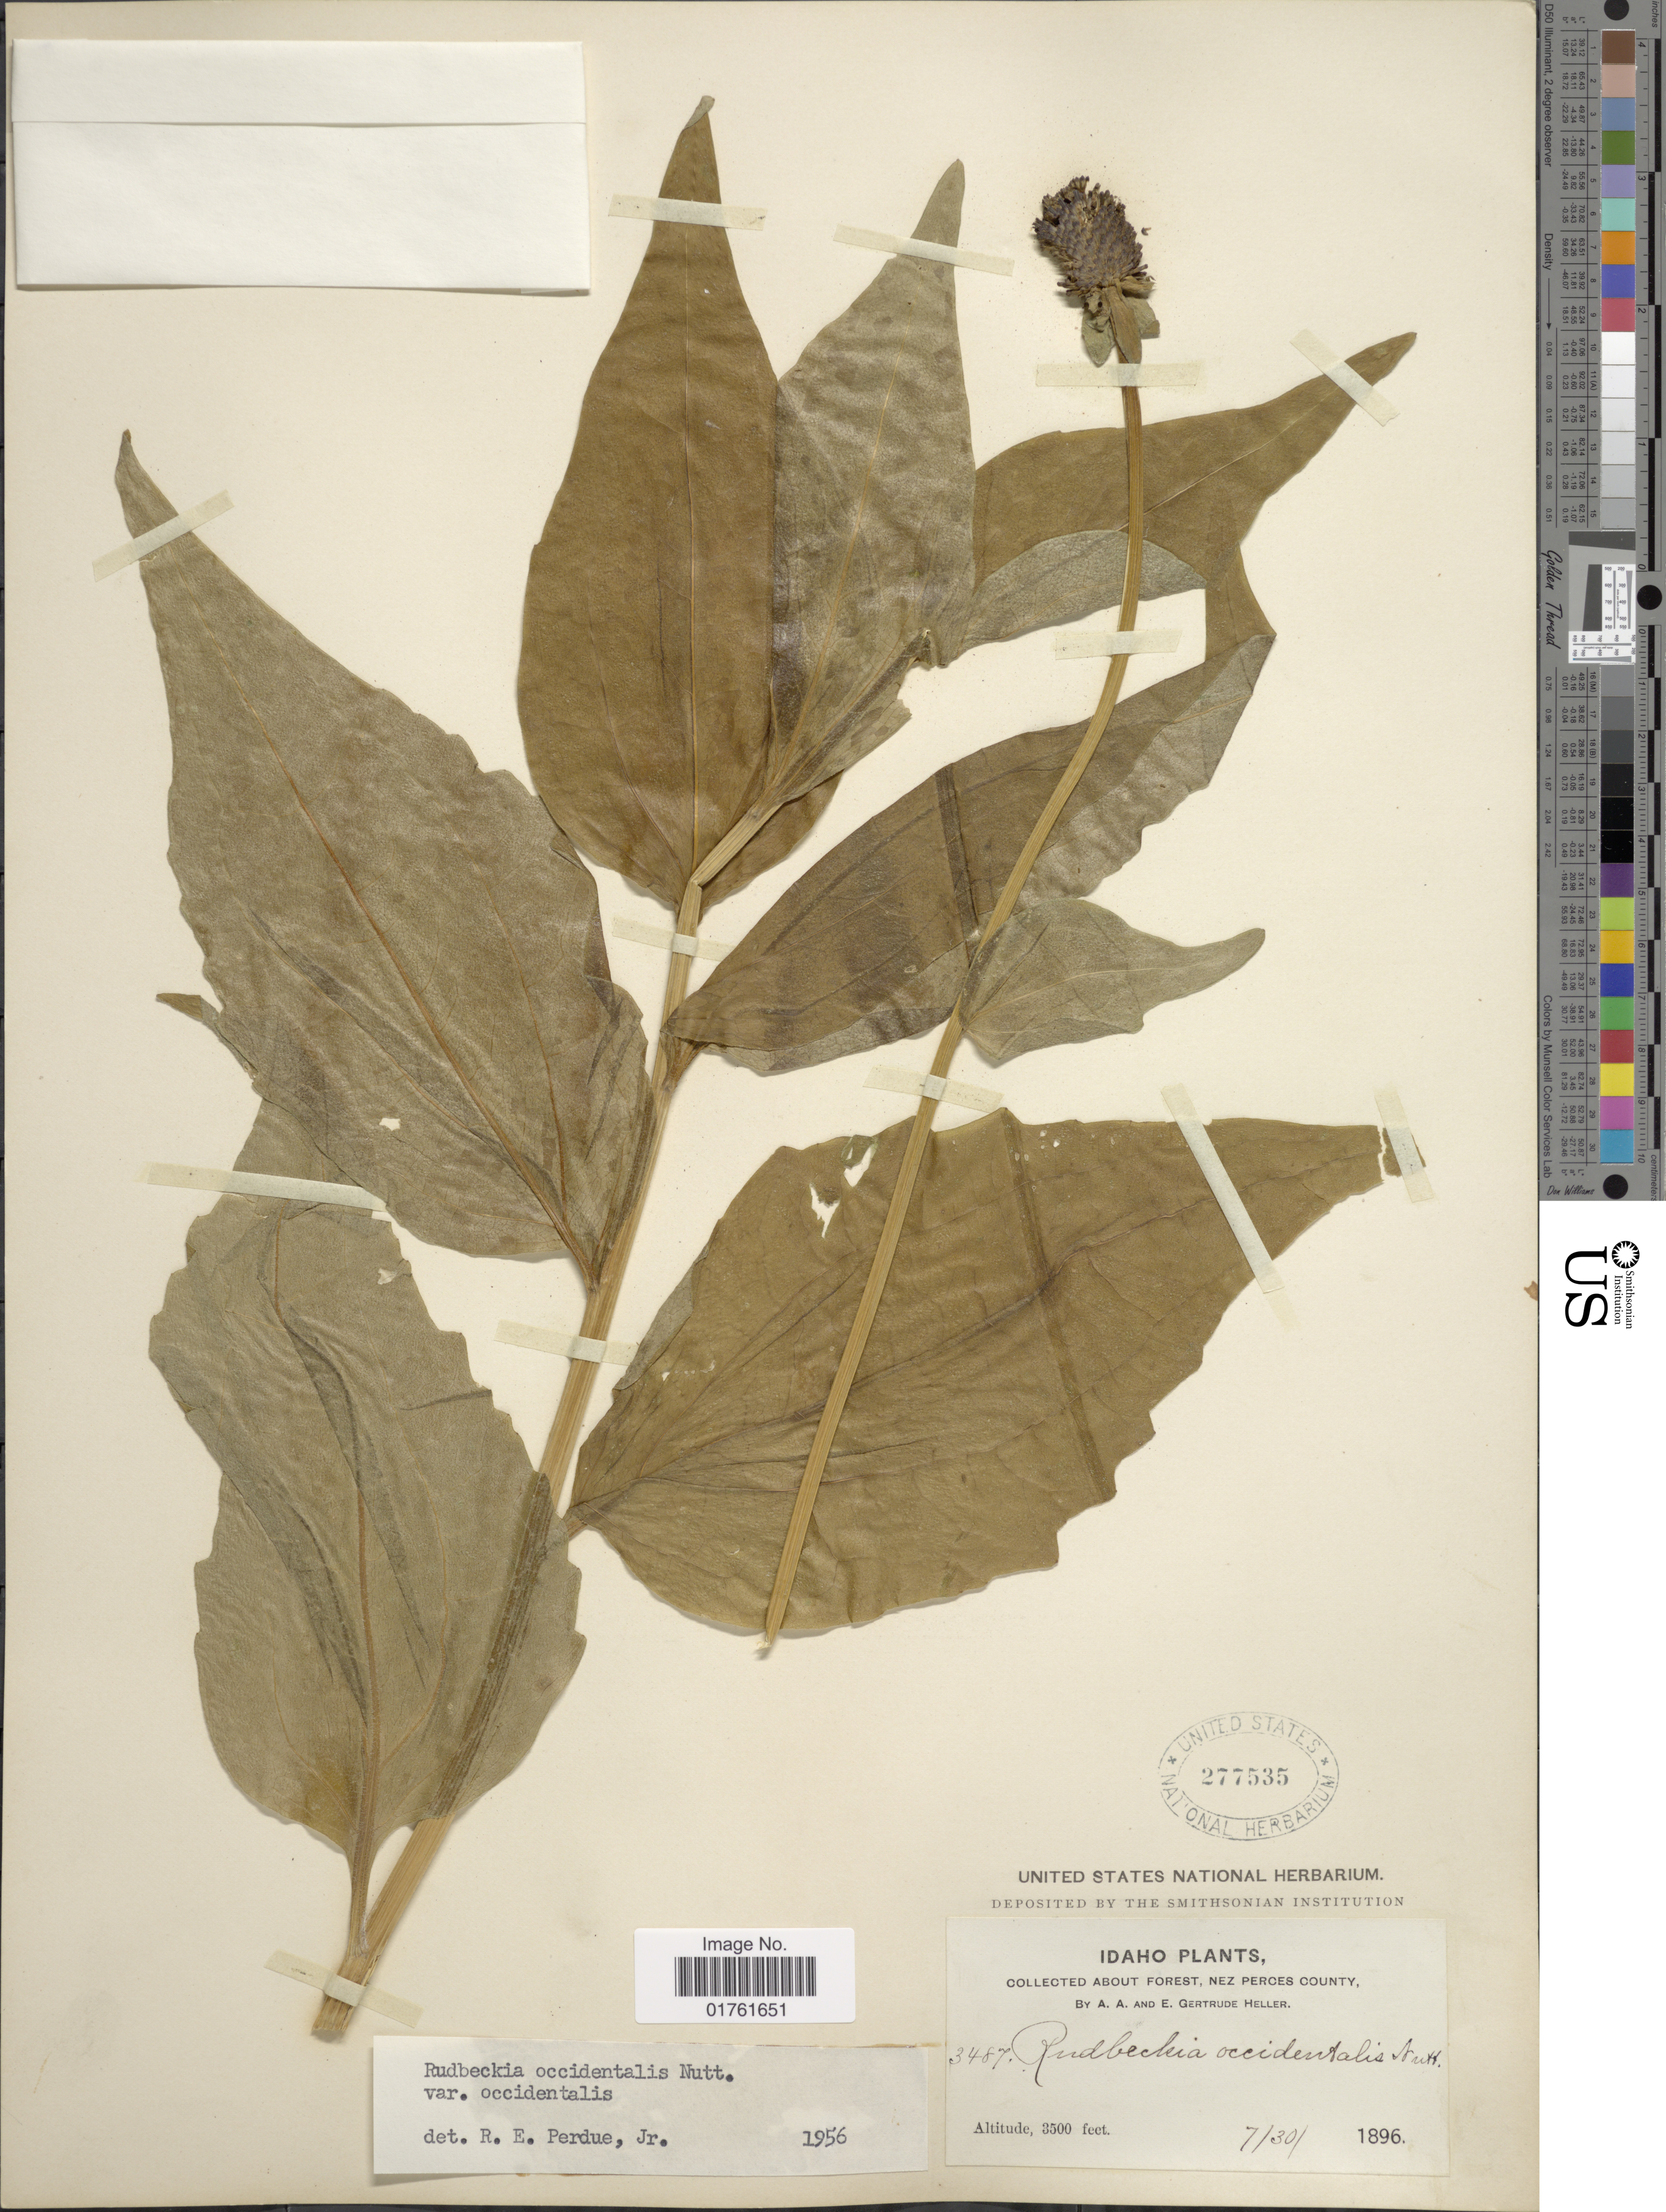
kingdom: Plantae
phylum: Tracheophyta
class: Magnoliopsida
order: Asterales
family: Asteraceae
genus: Rudbeckia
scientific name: Rudbeckia occidentalis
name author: Nutt.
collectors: A. A. Heller & E. G. Heller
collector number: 3487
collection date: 1896-07-30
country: United States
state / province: Idaho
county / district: Nez Perce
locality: About forest.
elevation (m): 1067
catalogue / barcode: US 277535